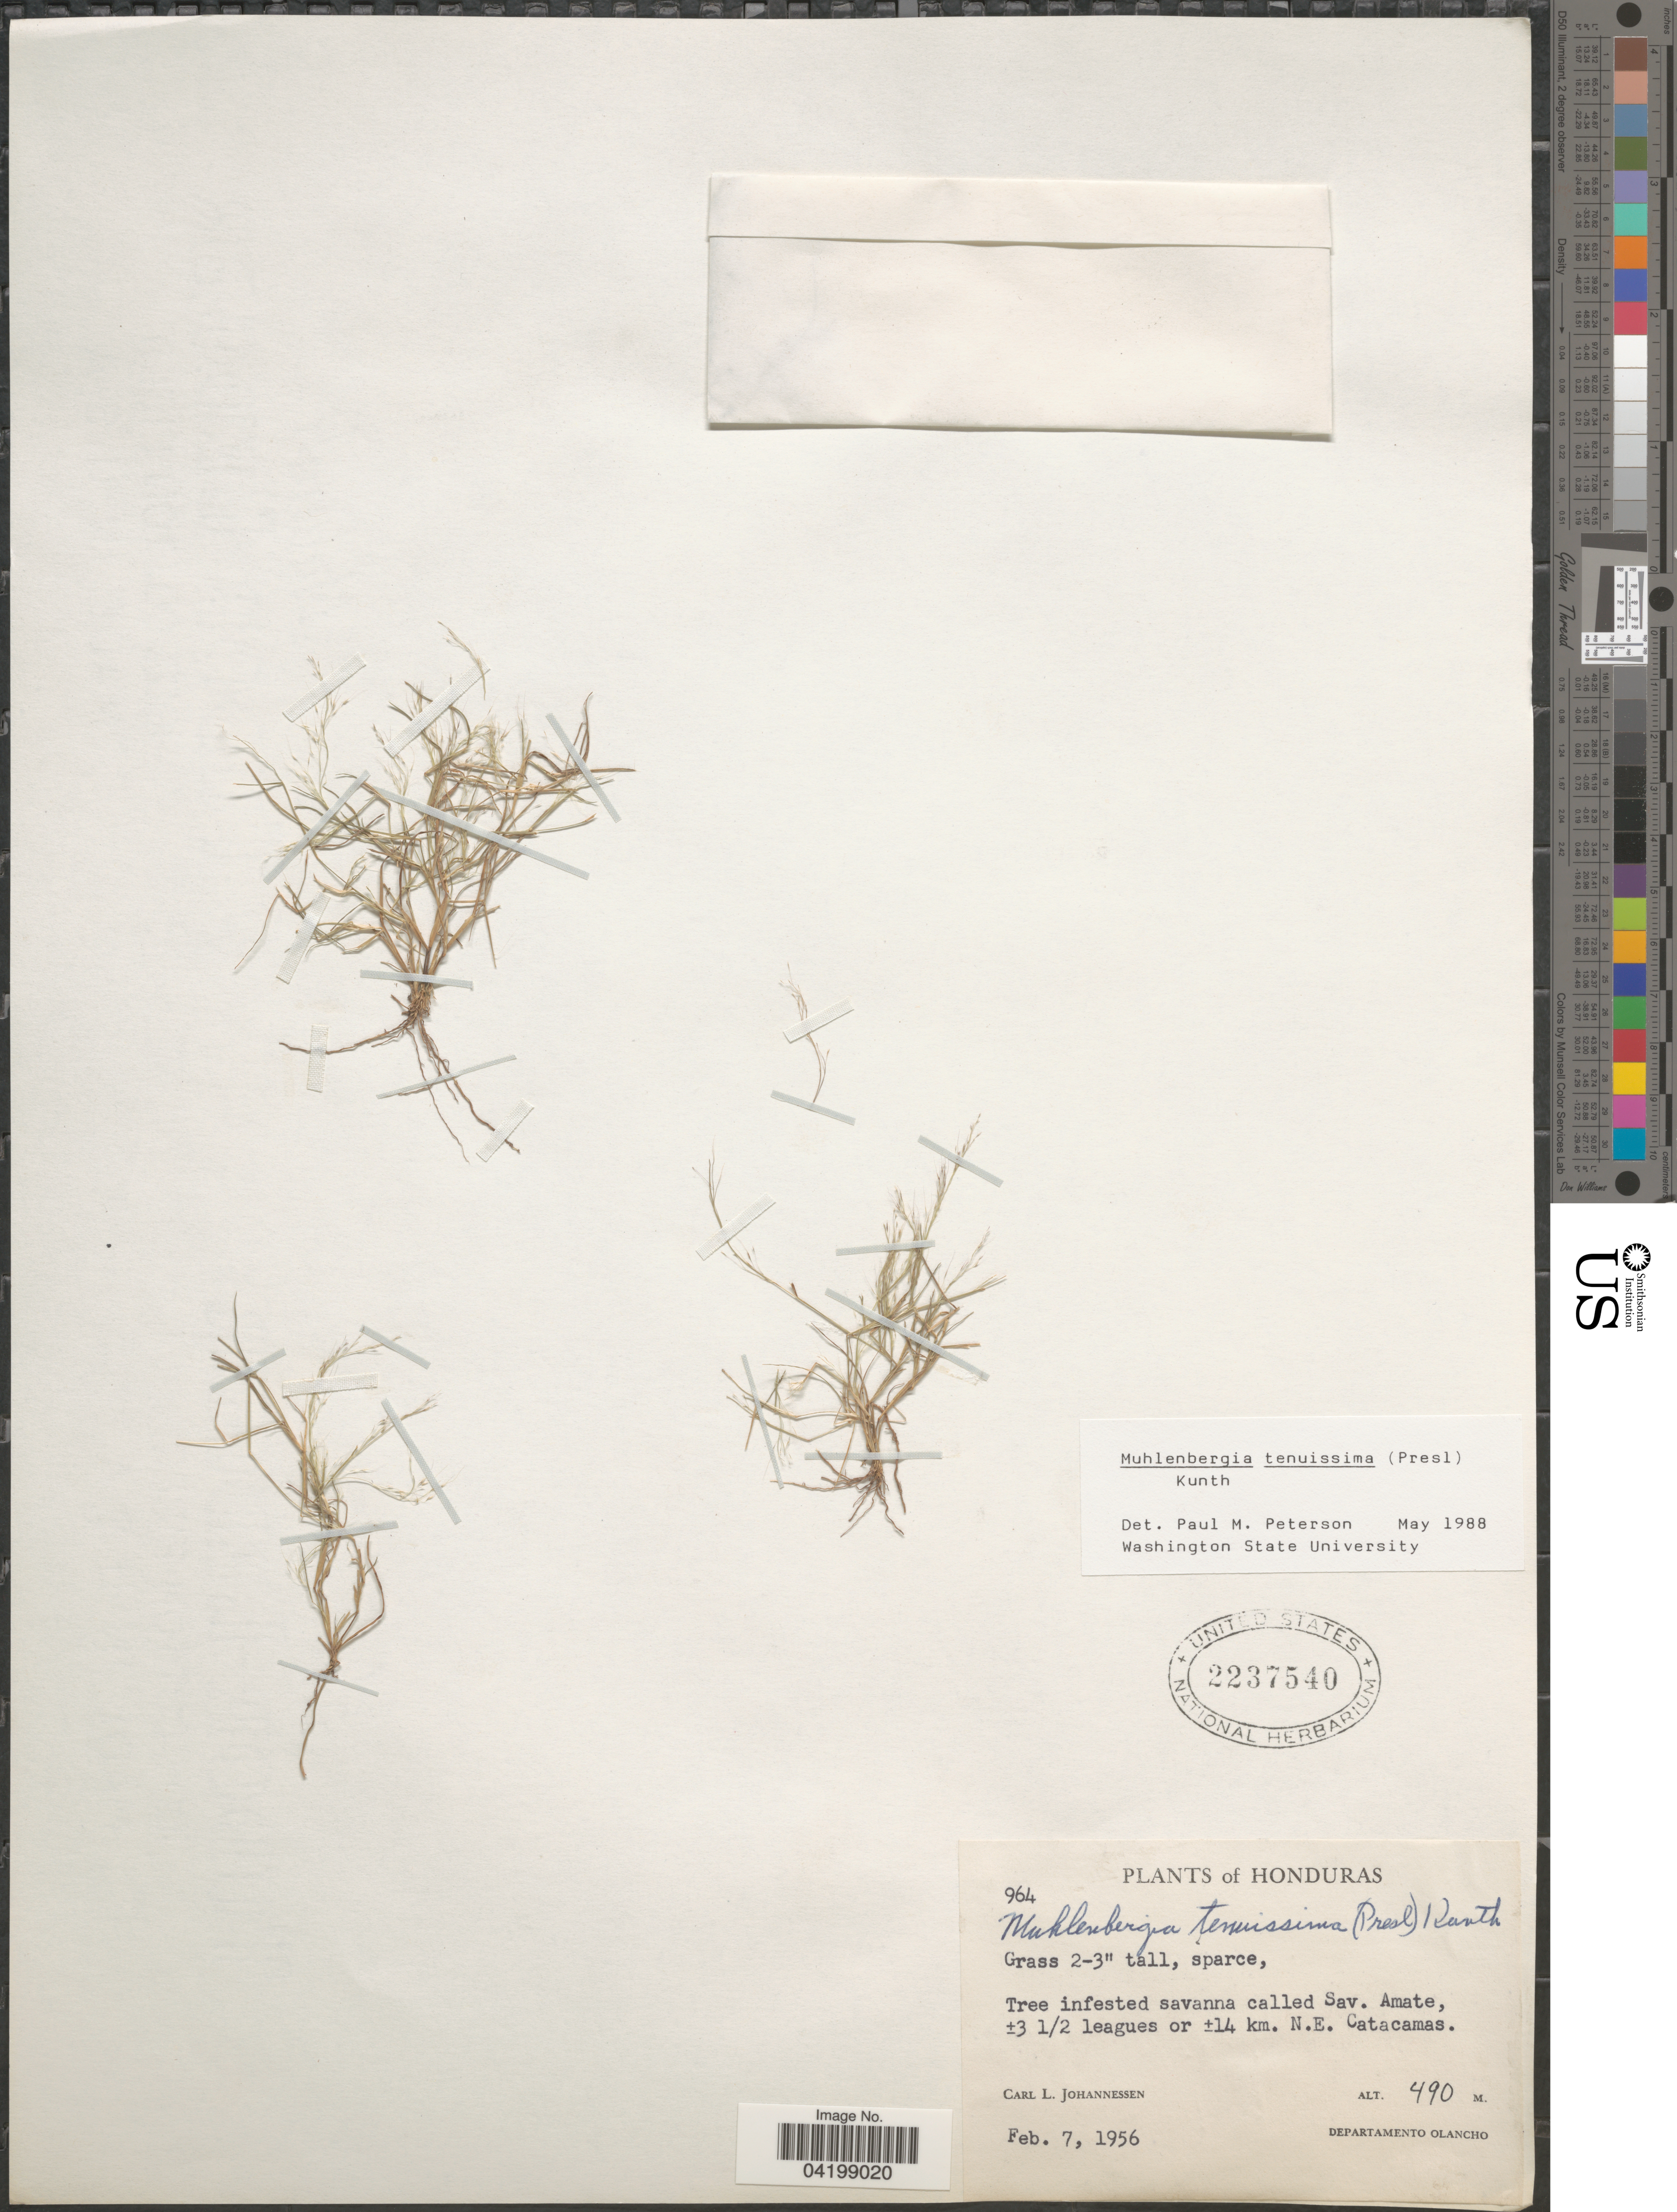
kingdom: Plantae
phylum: Tracheophyta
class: Liliopsida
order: Poales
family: Poaceae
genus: Muhlenbergia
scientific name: Muhlenbergia tenuissima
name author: (J. Presl) Kunth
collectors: C. Johannessen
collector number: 964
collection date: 1956-02-07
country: Honduras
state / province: Olancho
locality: Tree infested savanna called Sav. Amate, ±3 1/2 leagues or ±14 km. N.E. Catacamas. Departamento Olancho.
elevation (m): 490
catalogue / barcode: US 2237540